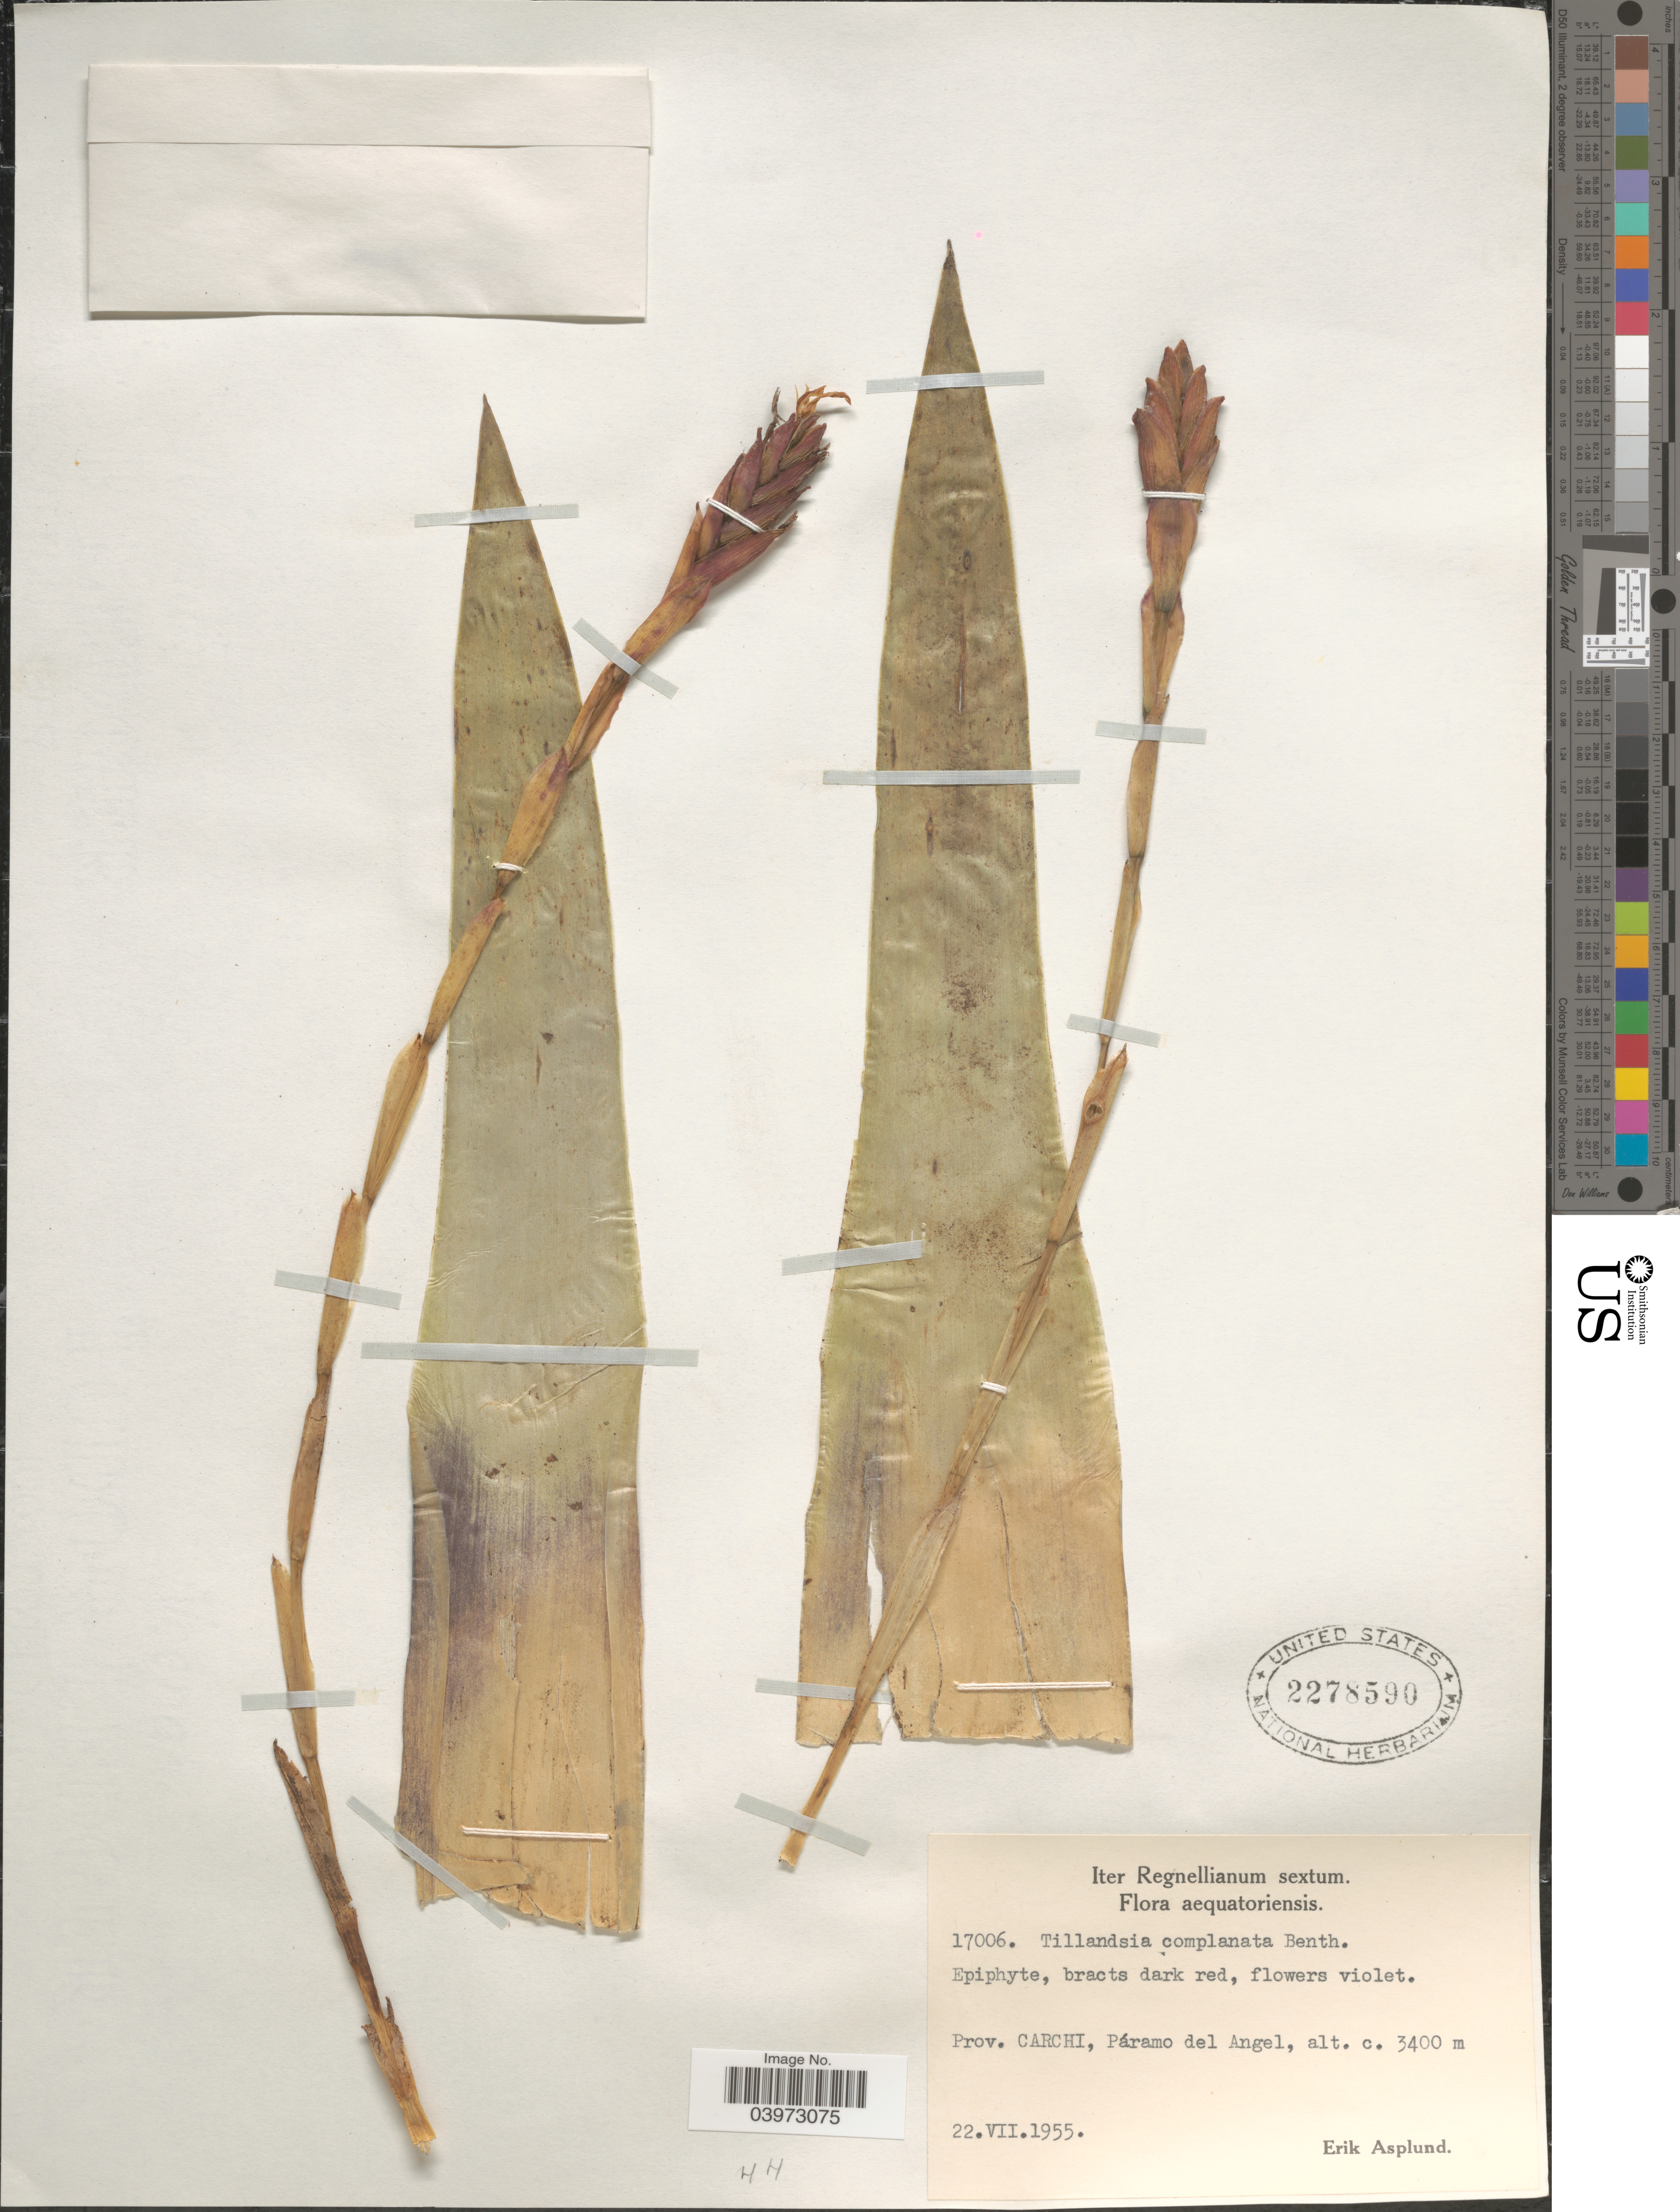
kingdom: Plantae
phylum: Tracheophyta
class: Liliopsida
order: Poales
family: Bromeliaceae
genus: Tillandsia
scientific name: Tillandsia complanata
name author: Benth.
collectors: E. Asplund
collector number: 17006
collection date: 1955-07-22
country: Ecuador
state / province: Carchi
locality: Iter Regnellianum sextum. Aequatoriensis. Páramo del Angel.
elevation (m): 3400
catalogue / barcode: US 2278590